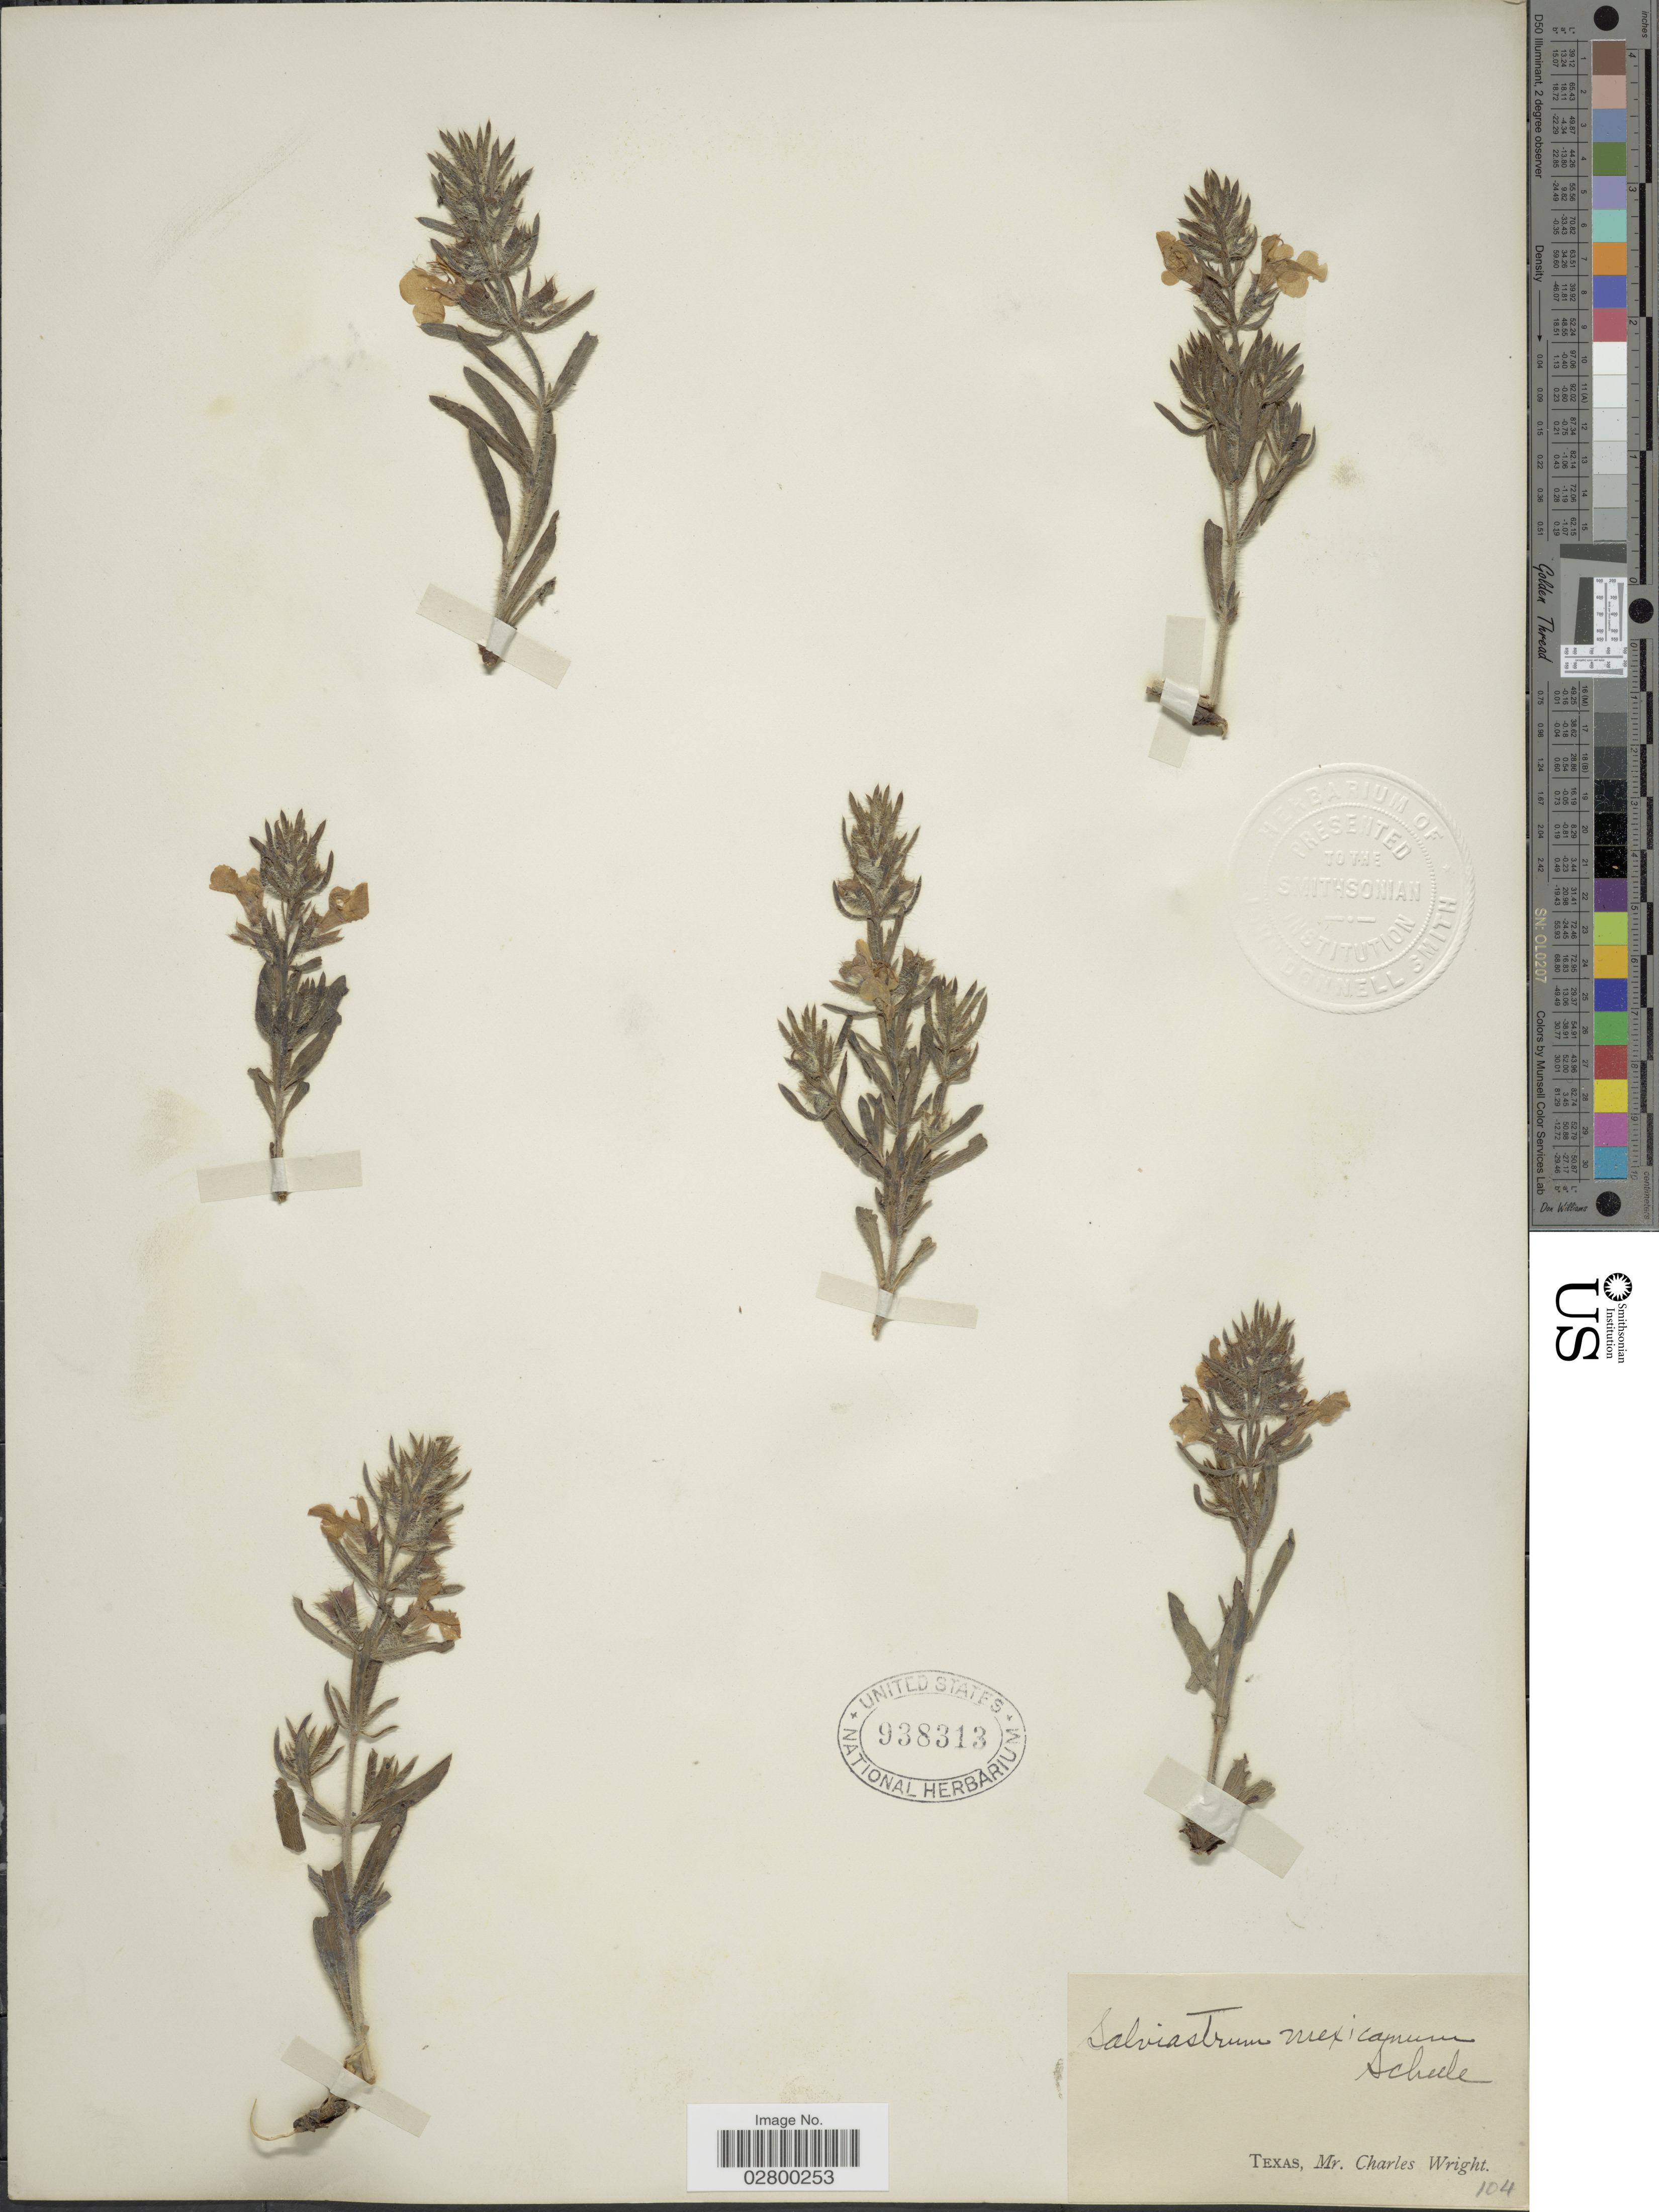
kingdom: Plantae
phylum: Tracheophyta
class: Magnoliopsida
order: Lamiales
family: Lamiaceae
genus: Salvia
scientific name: Salvia texana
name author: (Scheele) Torr.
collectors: C. Wright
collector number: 104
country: United States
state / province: Texas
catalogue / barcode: US 938313